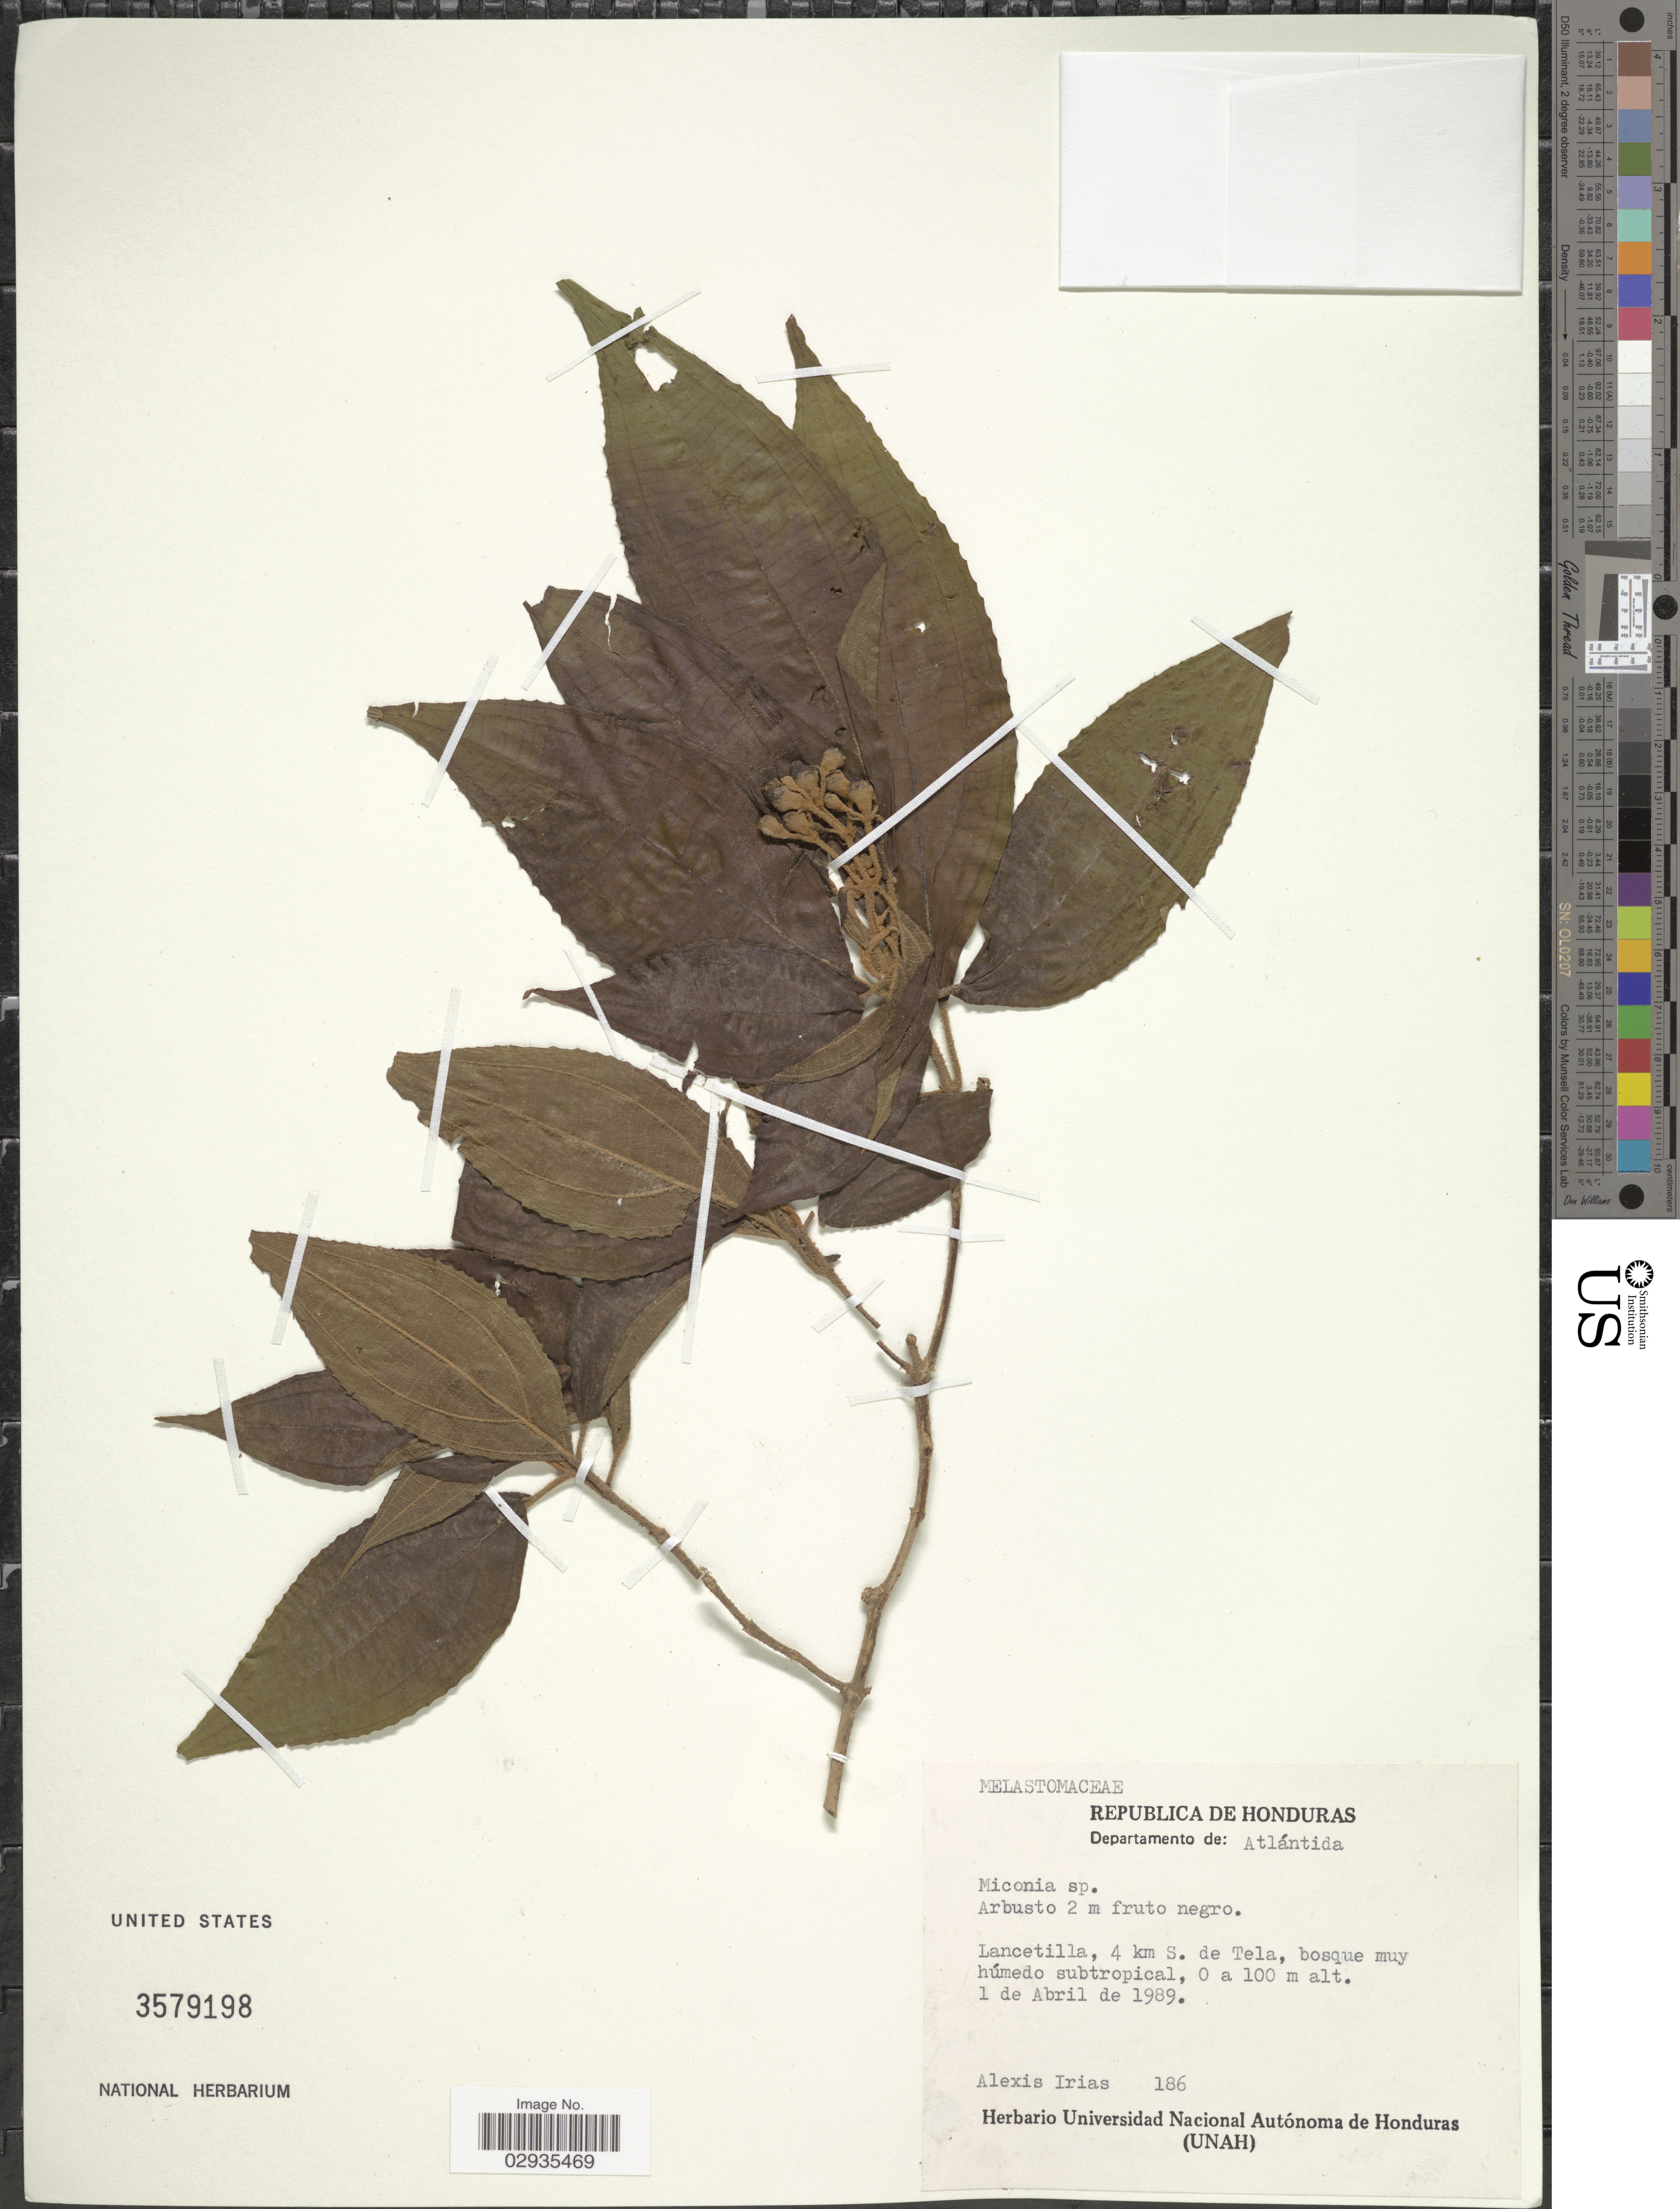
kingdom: Plantae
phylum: Tracheophyta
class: Magnoliopsida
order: Myrtales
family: Melastomataceae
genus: Miconia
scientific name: Miconia sp.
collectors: A. Irias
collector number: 186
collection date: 1989-04-01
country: Honduras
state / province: Atlántida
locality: Departamento de Atlántida, Lancetilla, 4 km S. de Tela, bosque muy húmedo subtropical.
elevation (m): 0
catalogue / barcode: US 3579198